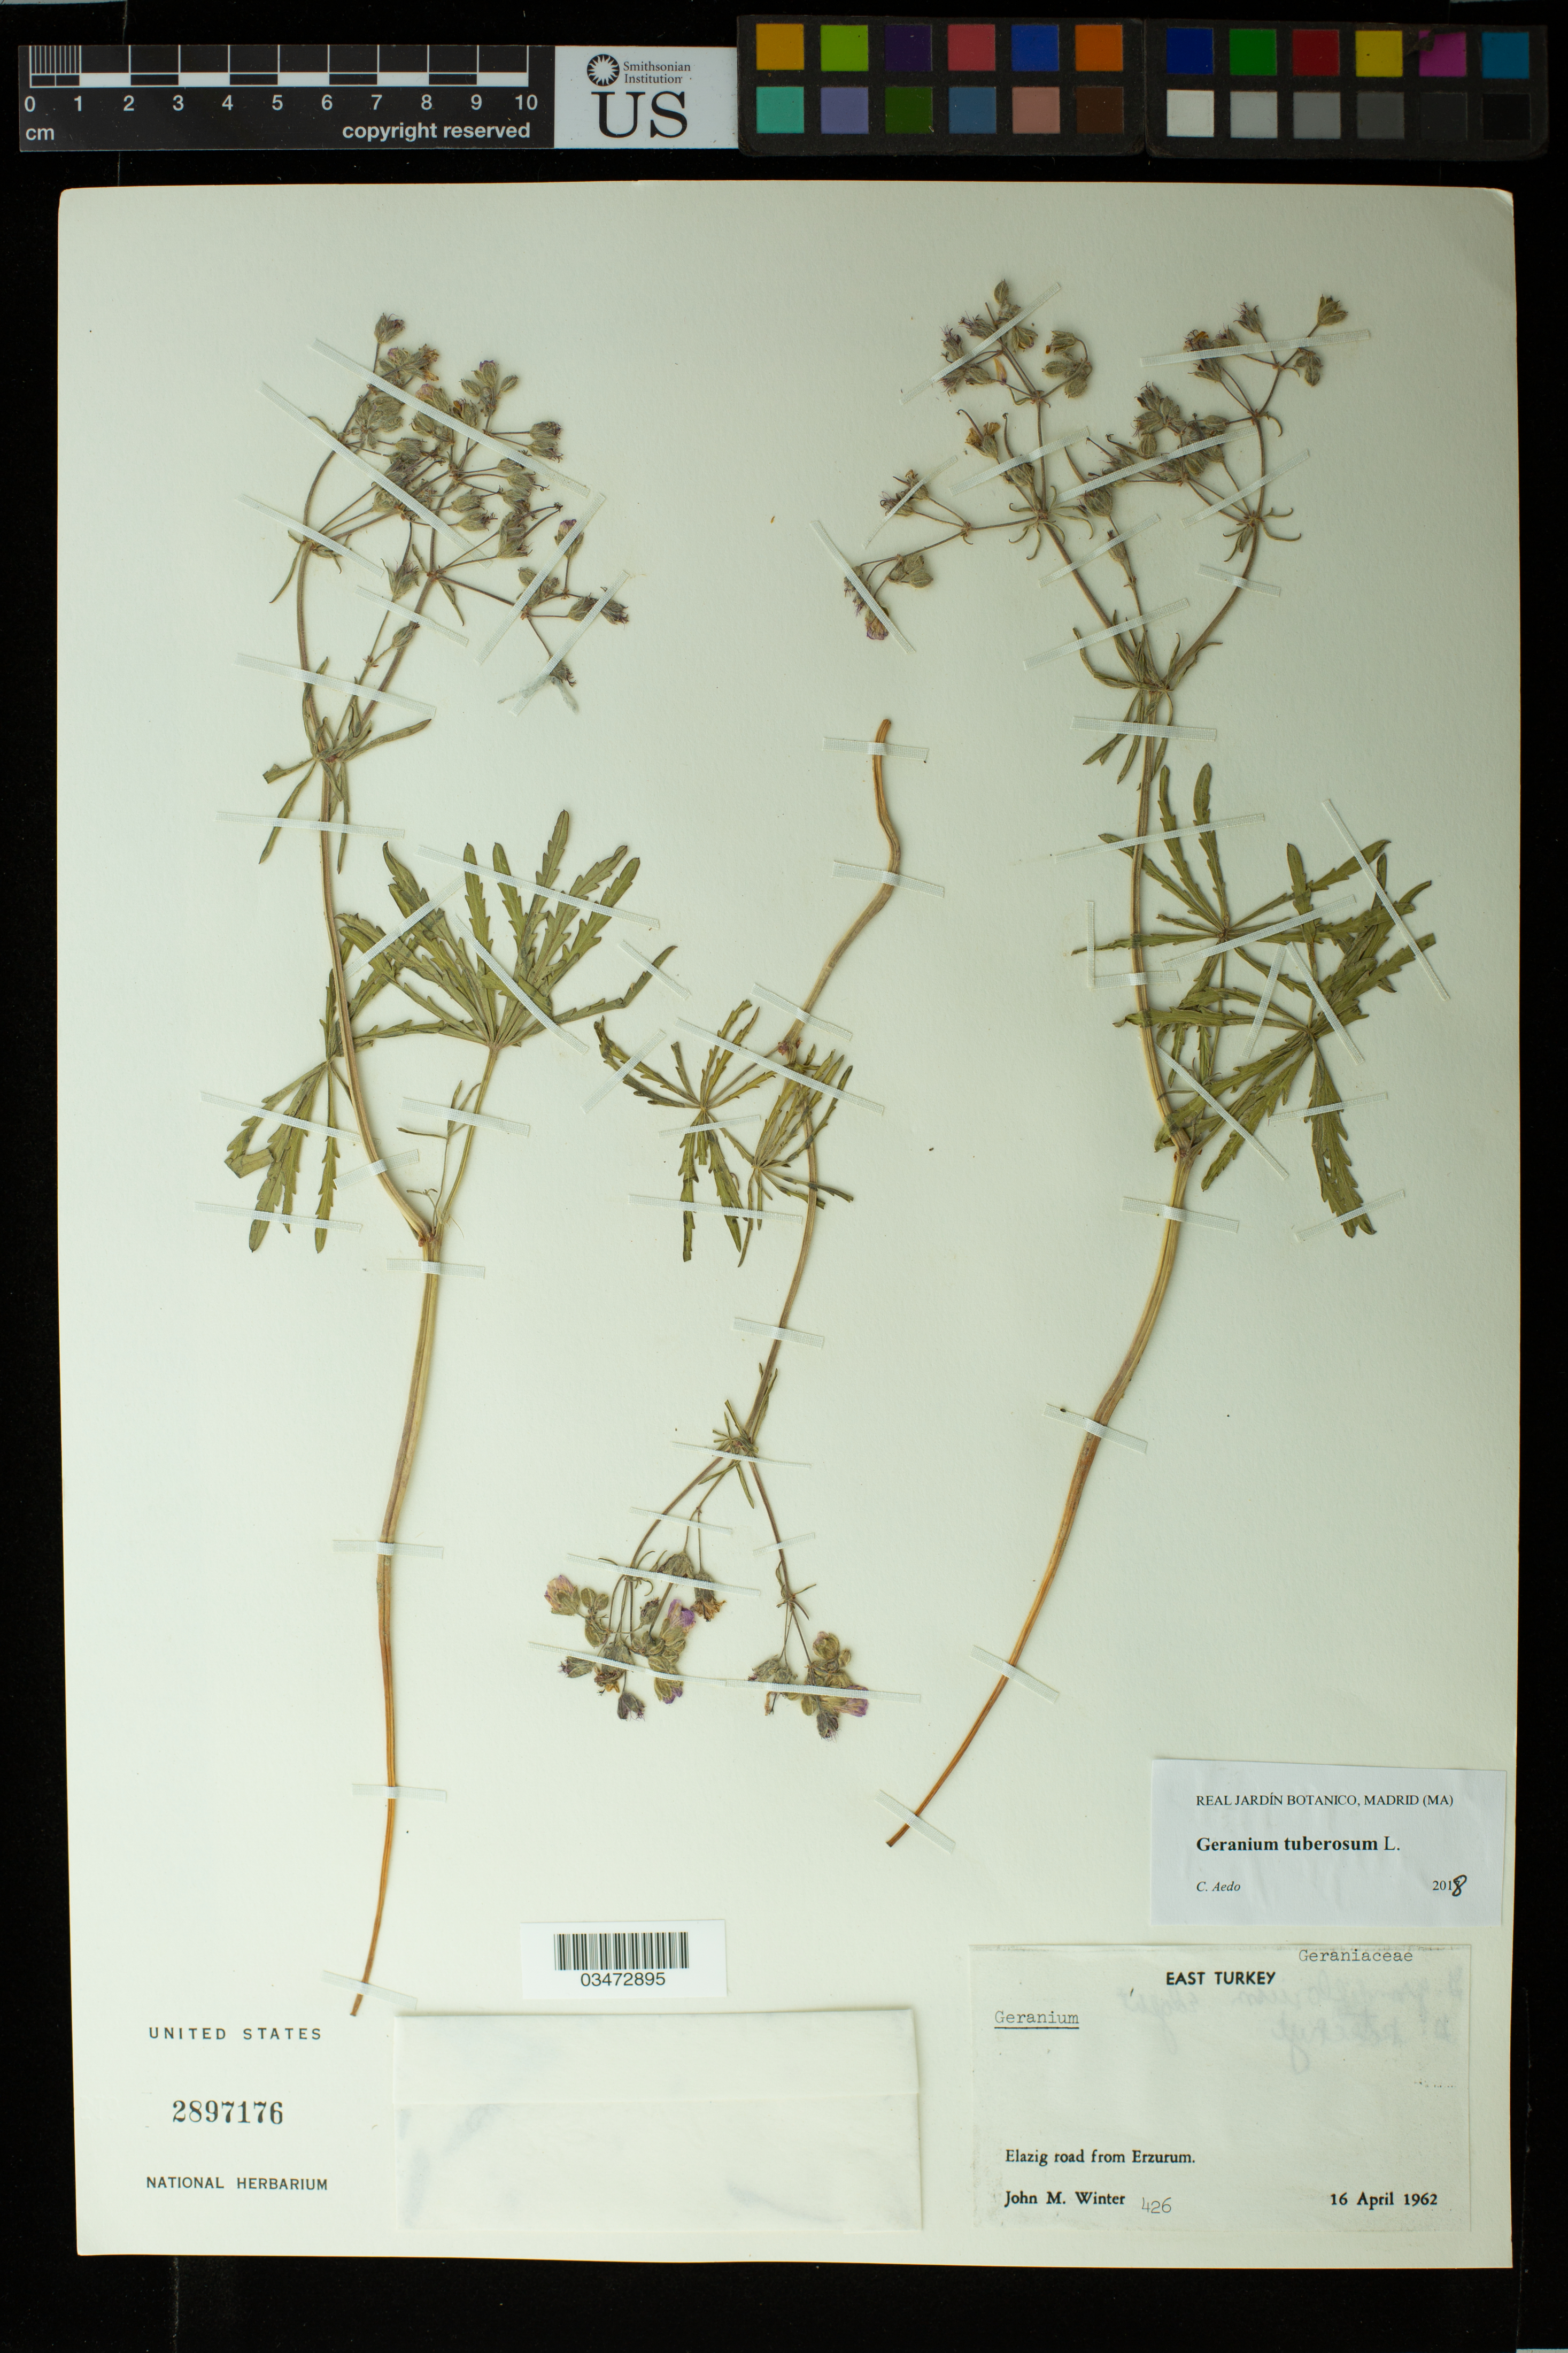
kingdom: Plantae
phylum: Tracheophyta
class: Magnoliopsida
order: Geraniales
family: Geraniaceae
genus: Geranium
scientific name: Geranium tuberosum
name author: L.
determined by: Aedo, C.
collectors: J. M. Winter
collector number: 426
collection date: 1962-04-16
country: Turkey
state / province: Erzurum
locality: East Turkey. Elazig road from Erzurum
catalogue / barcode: US 2897176